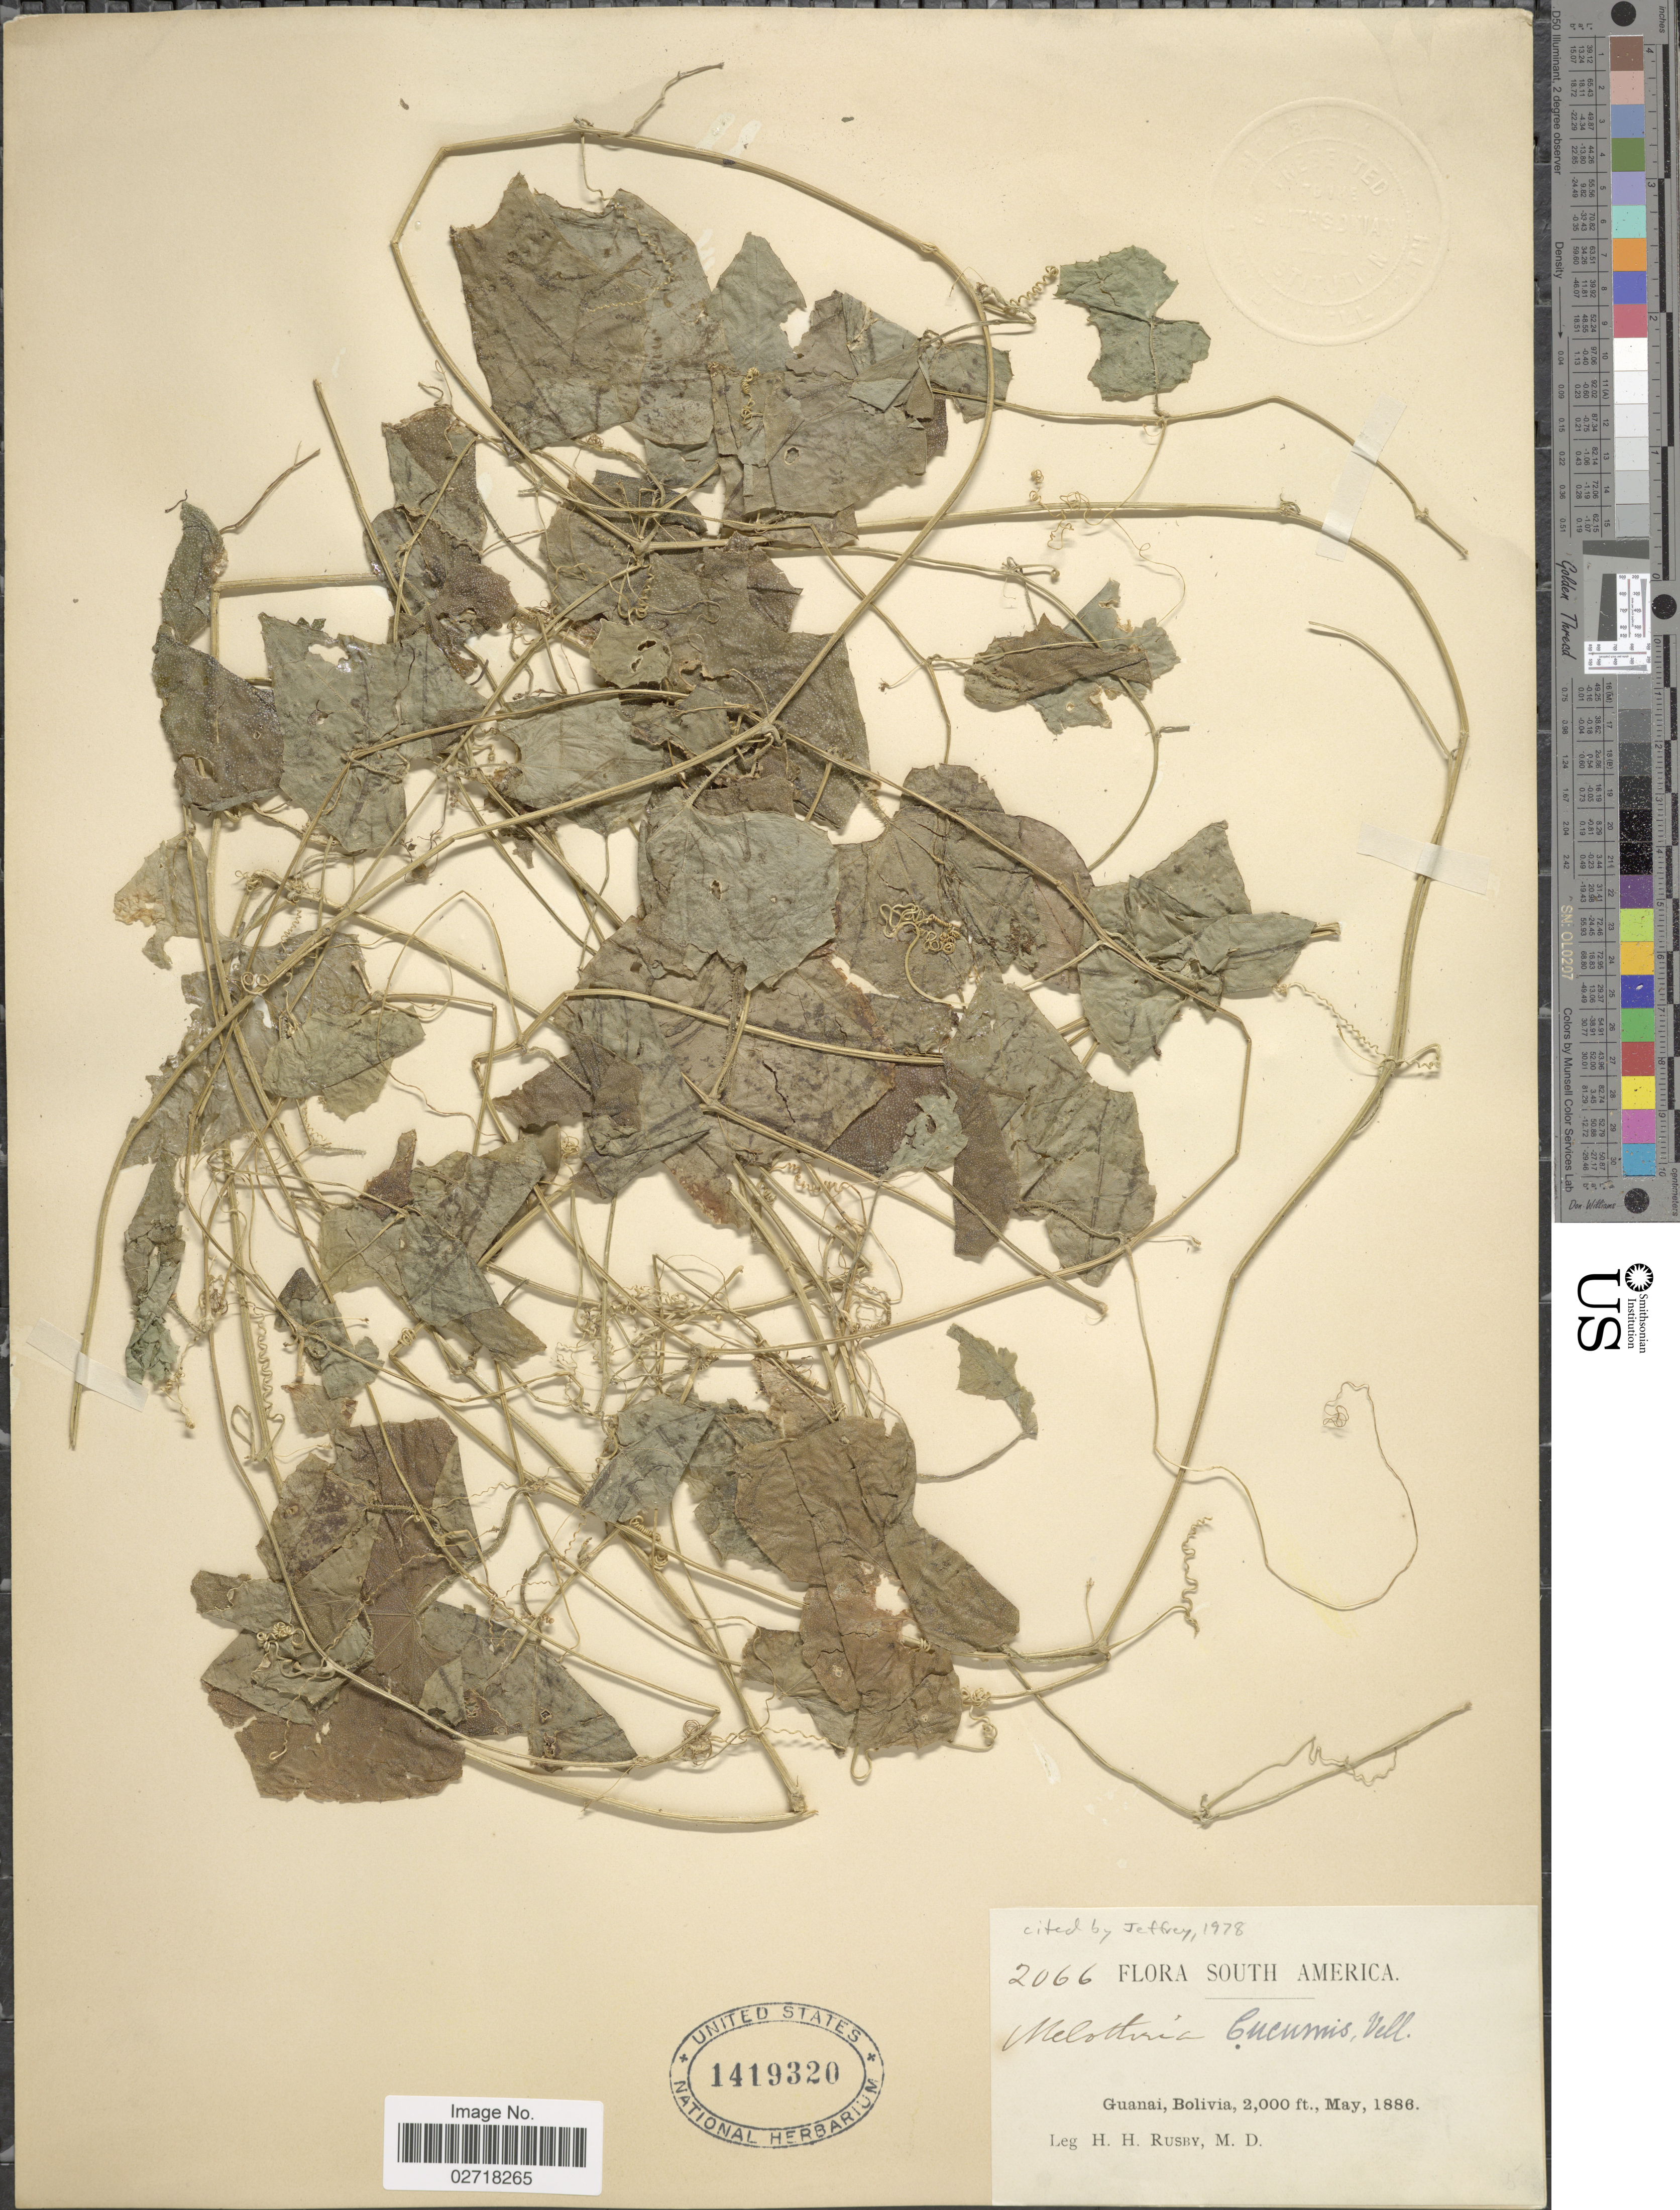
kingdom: Plantae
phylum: Tracheophyta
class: Magnoliopsida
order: Cucurbitales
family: Cucurbitaceae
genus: Melothria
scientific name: Melothria cucumis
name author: Vell.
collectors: H. H. Rusby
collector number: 2066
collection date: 1886-05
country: Bolivia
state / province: La Páz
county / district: Larecaja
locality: Guanay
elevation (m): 610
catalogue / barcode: US 1419320